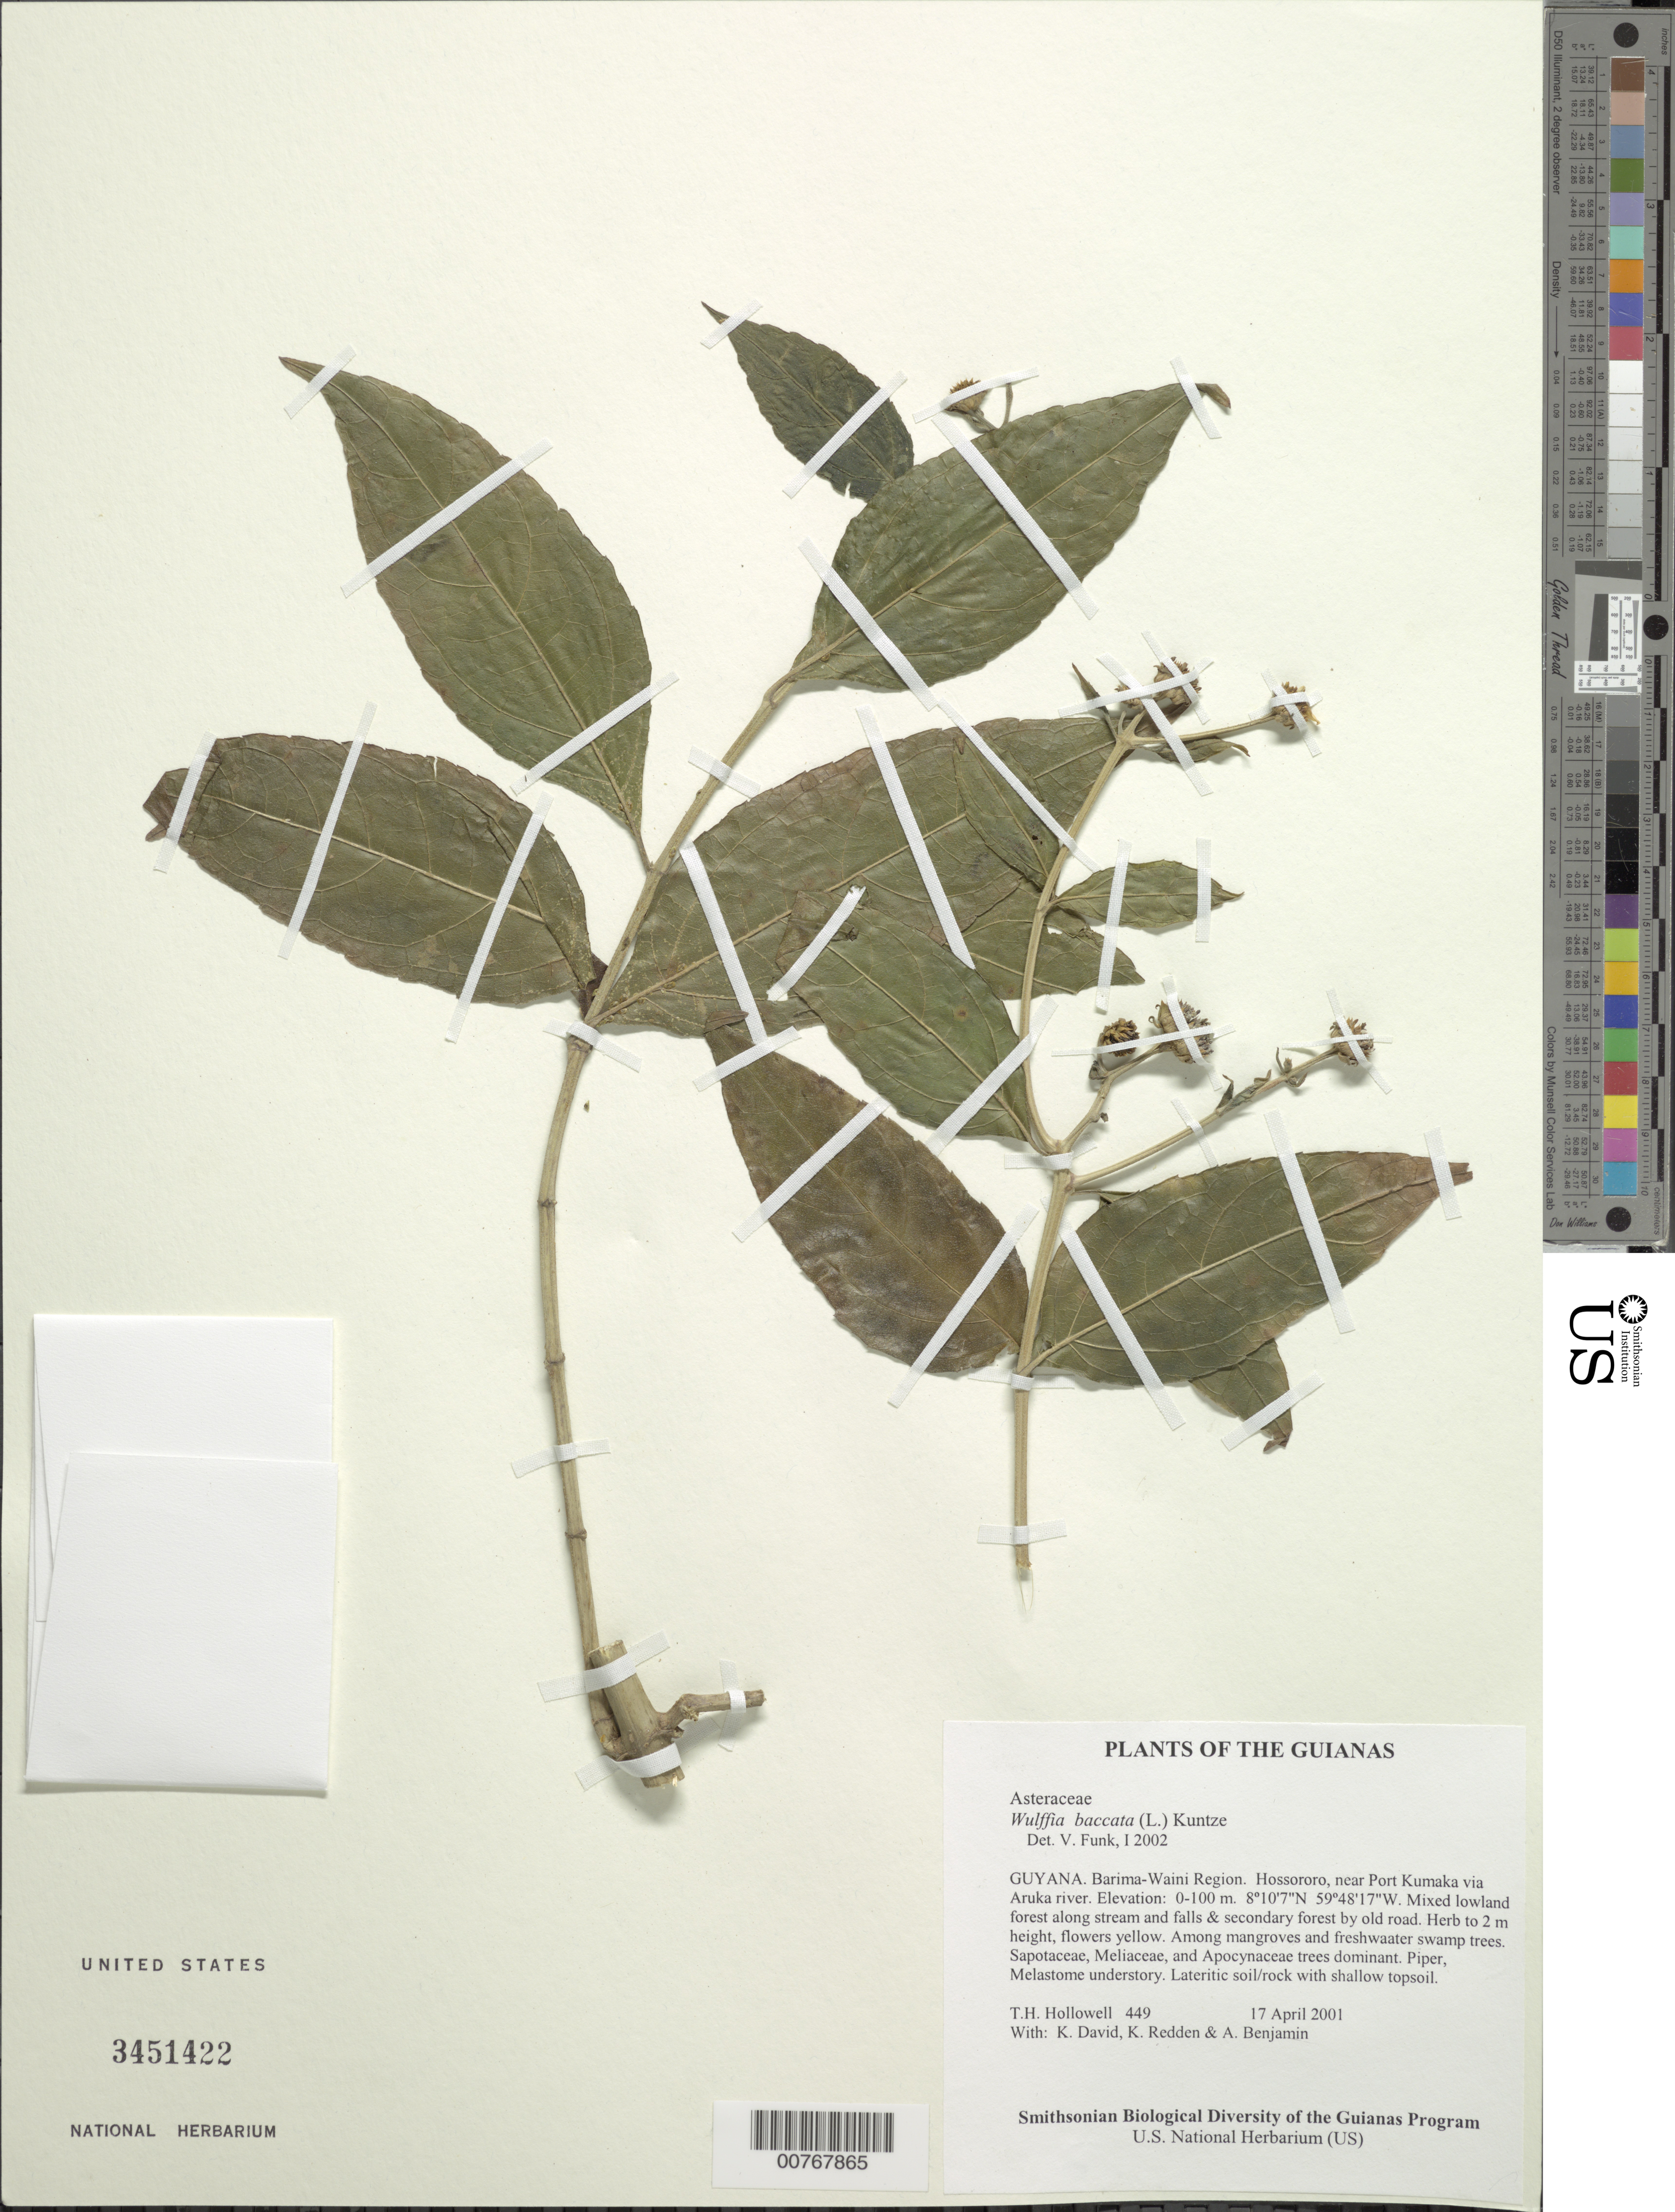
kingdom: Plantae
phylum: Tracheophyta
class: Magnoliopsida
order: Asterales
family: Asteraceae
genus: Wulffia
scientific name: Wulffia baccata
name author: (L. f.) Kuntze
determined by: Funk, Vicki A., (BOT), Smithsonian Institution - National Museum of Natural History (UNITED STATES)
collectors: T. Hollowell, K. David, K. M. Redden & A. Benjamin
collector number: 449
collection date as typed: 17 April 2001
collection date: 2001-04-17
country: Guyana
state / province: Barima-Waini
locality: Hossororo, near Port Kumaka via Aruka river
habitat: Mixed lowland forest along stream and falls & secondary forest by old road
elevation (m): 0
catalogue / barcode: US 3451422